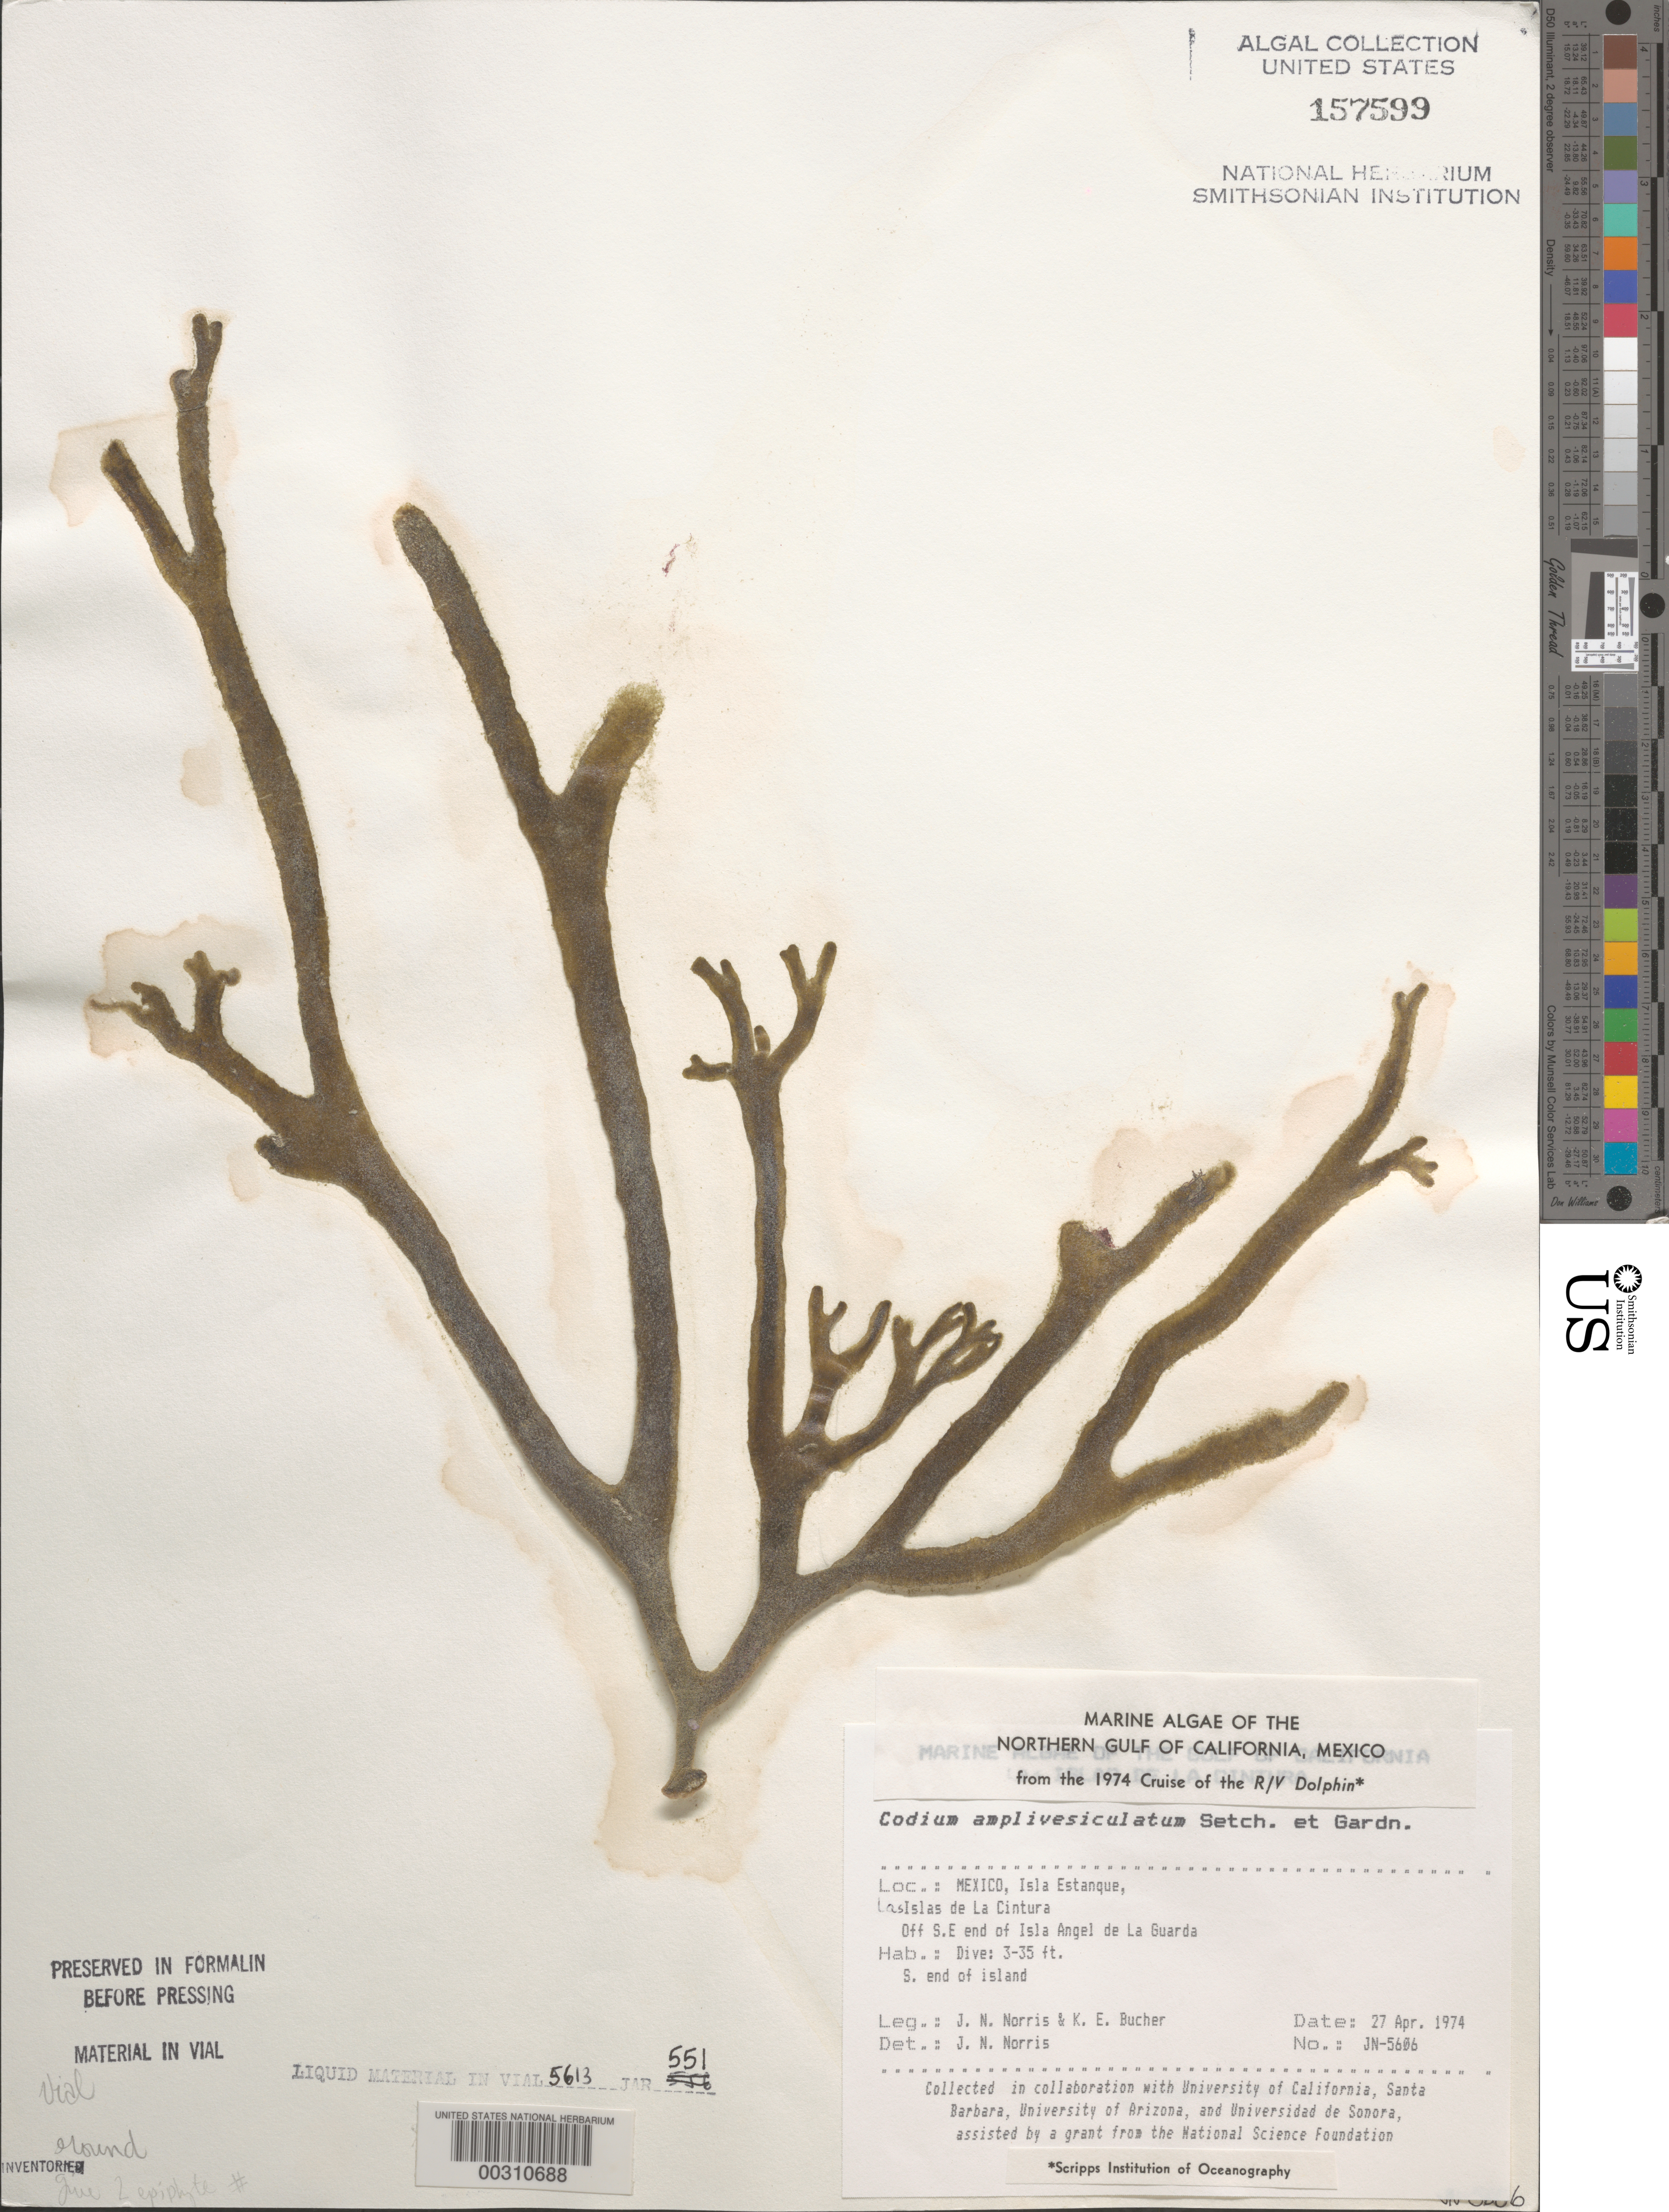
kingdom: Plantae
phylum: Chlorophyta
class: Ulvophyceae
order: Bryopsidales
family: Codiaceae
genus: Codium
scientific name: Codium amplivesiculatum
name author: Setch. & N.L. Gardner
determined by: Norris, James N.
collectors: J. N. Norris & K. E. Bucher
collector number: JN-5606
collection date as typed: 27 Apr 1974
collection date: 1974-04-27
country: Mexico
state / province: Baja California Norte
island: Isla Estanque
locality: Off Isla Angel de la Guarda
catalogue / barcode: US 157599